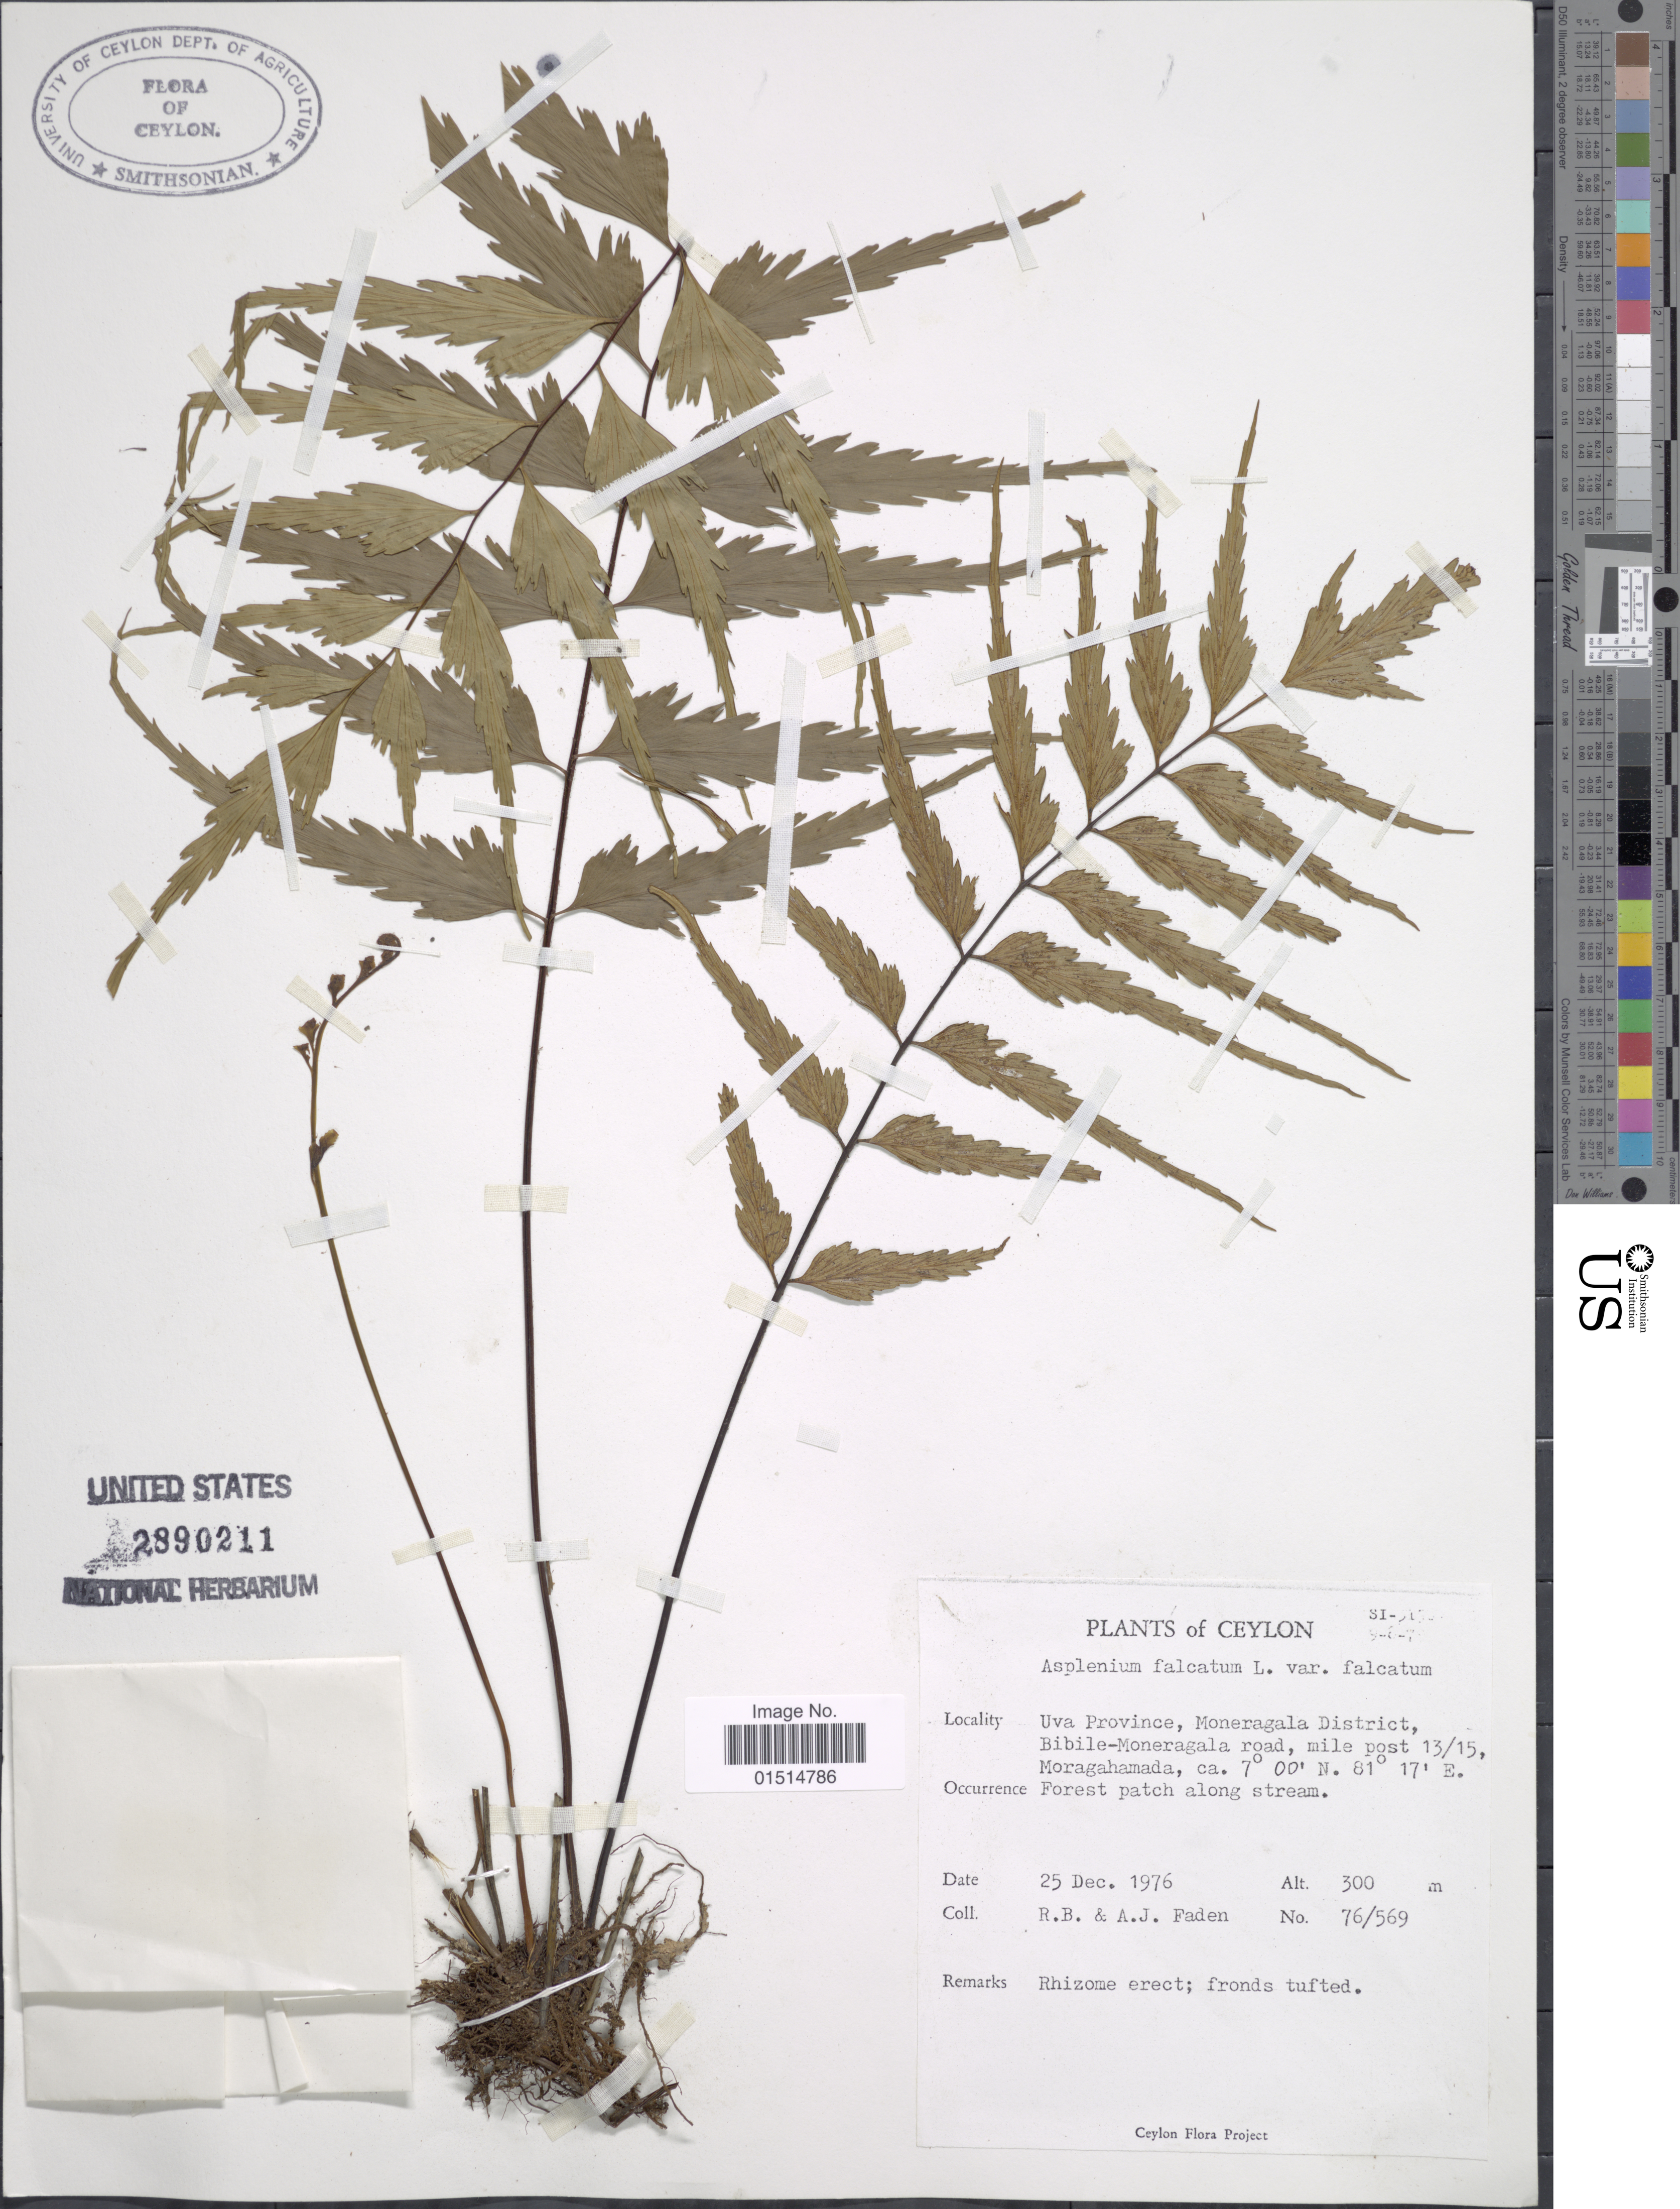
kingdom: Plantae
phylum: Tracheophyta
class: Polypodiopsida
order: Polypodiales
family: Aspleniaceae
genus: Asplenium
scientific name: Asplenium falcatum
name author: Lam.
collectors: R. B. Faden & A. J. Faden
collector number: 76/569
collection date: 1976-12-25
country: Sri Lanka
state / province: Uva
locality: Ceylon, Moneragala District, Bibile-Moneragala road, mile post 13/15, Moragahamada. Forest patch along stream.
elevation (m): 300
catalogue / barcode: US 2890211